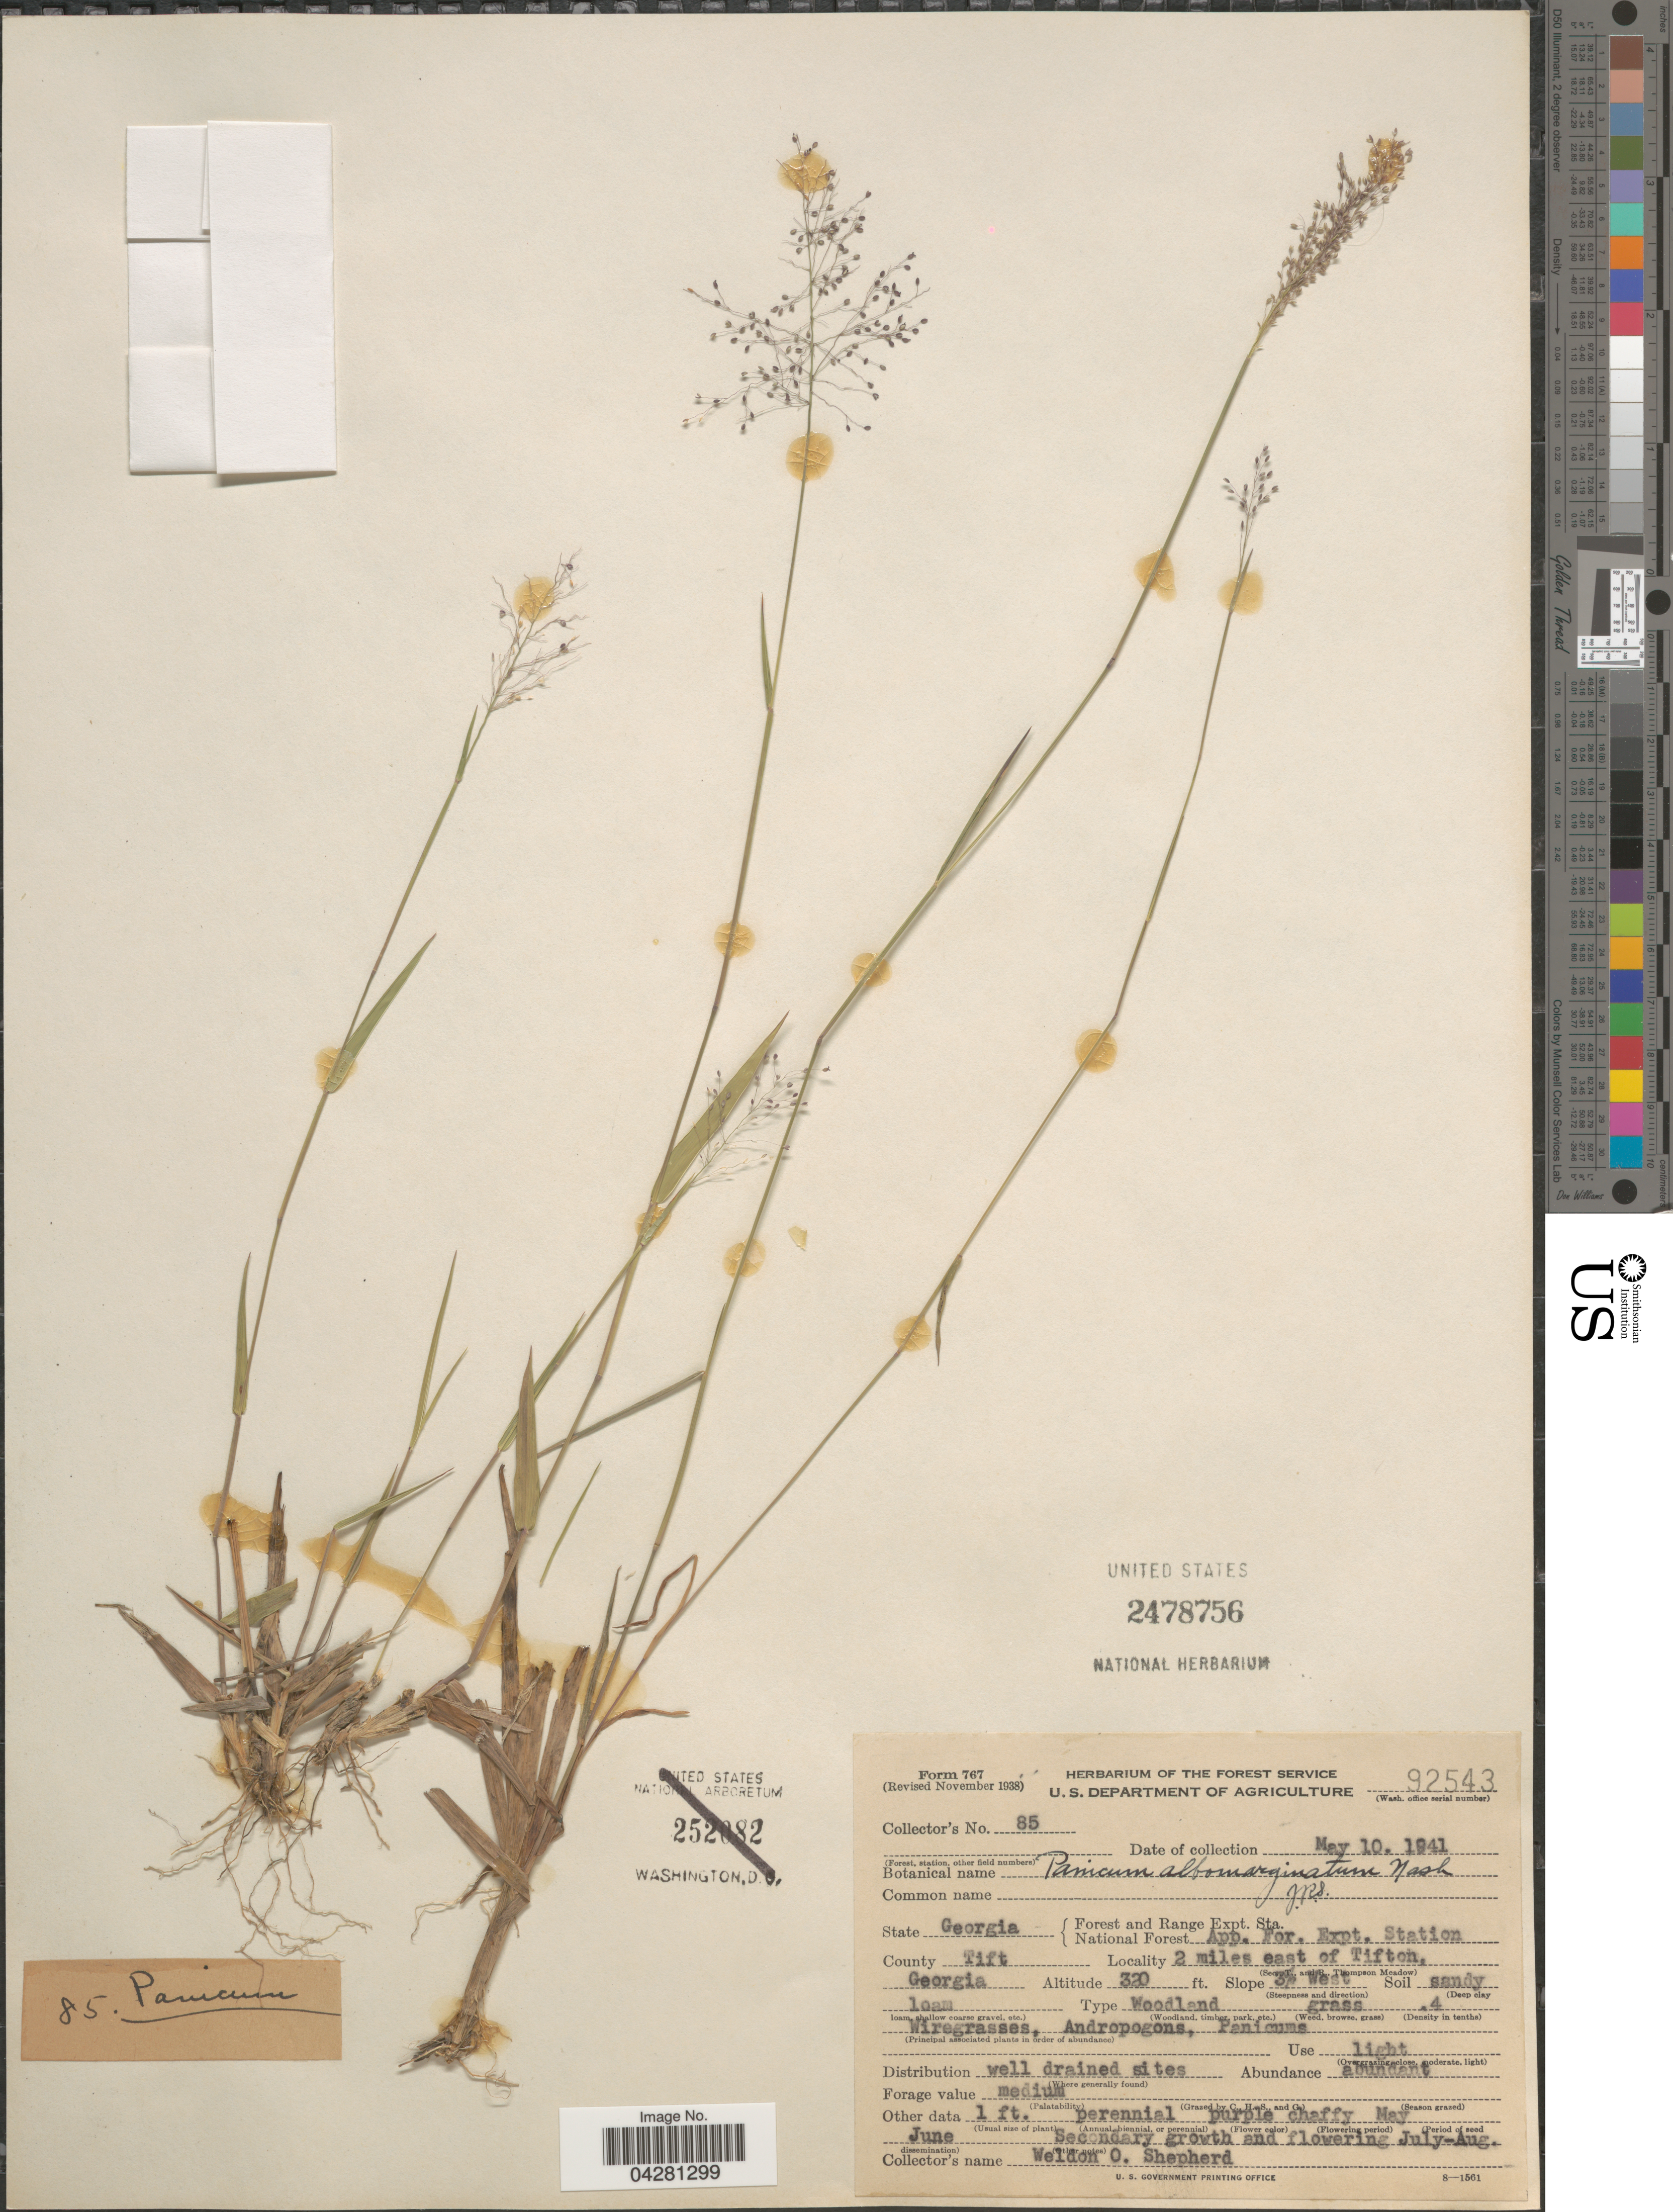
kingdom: Plantae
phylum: Tracheophyta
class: Liliopsida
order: Poales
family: Poaceae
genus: Dichanthelium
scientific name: Dichanthelium dichotomum var. unciphyllum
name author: (Trin.) Davidse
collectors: W. Shepherd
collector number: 85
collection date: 1941-05-10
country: United States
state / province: Georgia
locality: Forest and Range Expt. Sta. National Forest App. For. Expt. Station. County Tift. 2 miles east of Tifton.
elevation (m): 98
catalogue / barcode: US 2478756